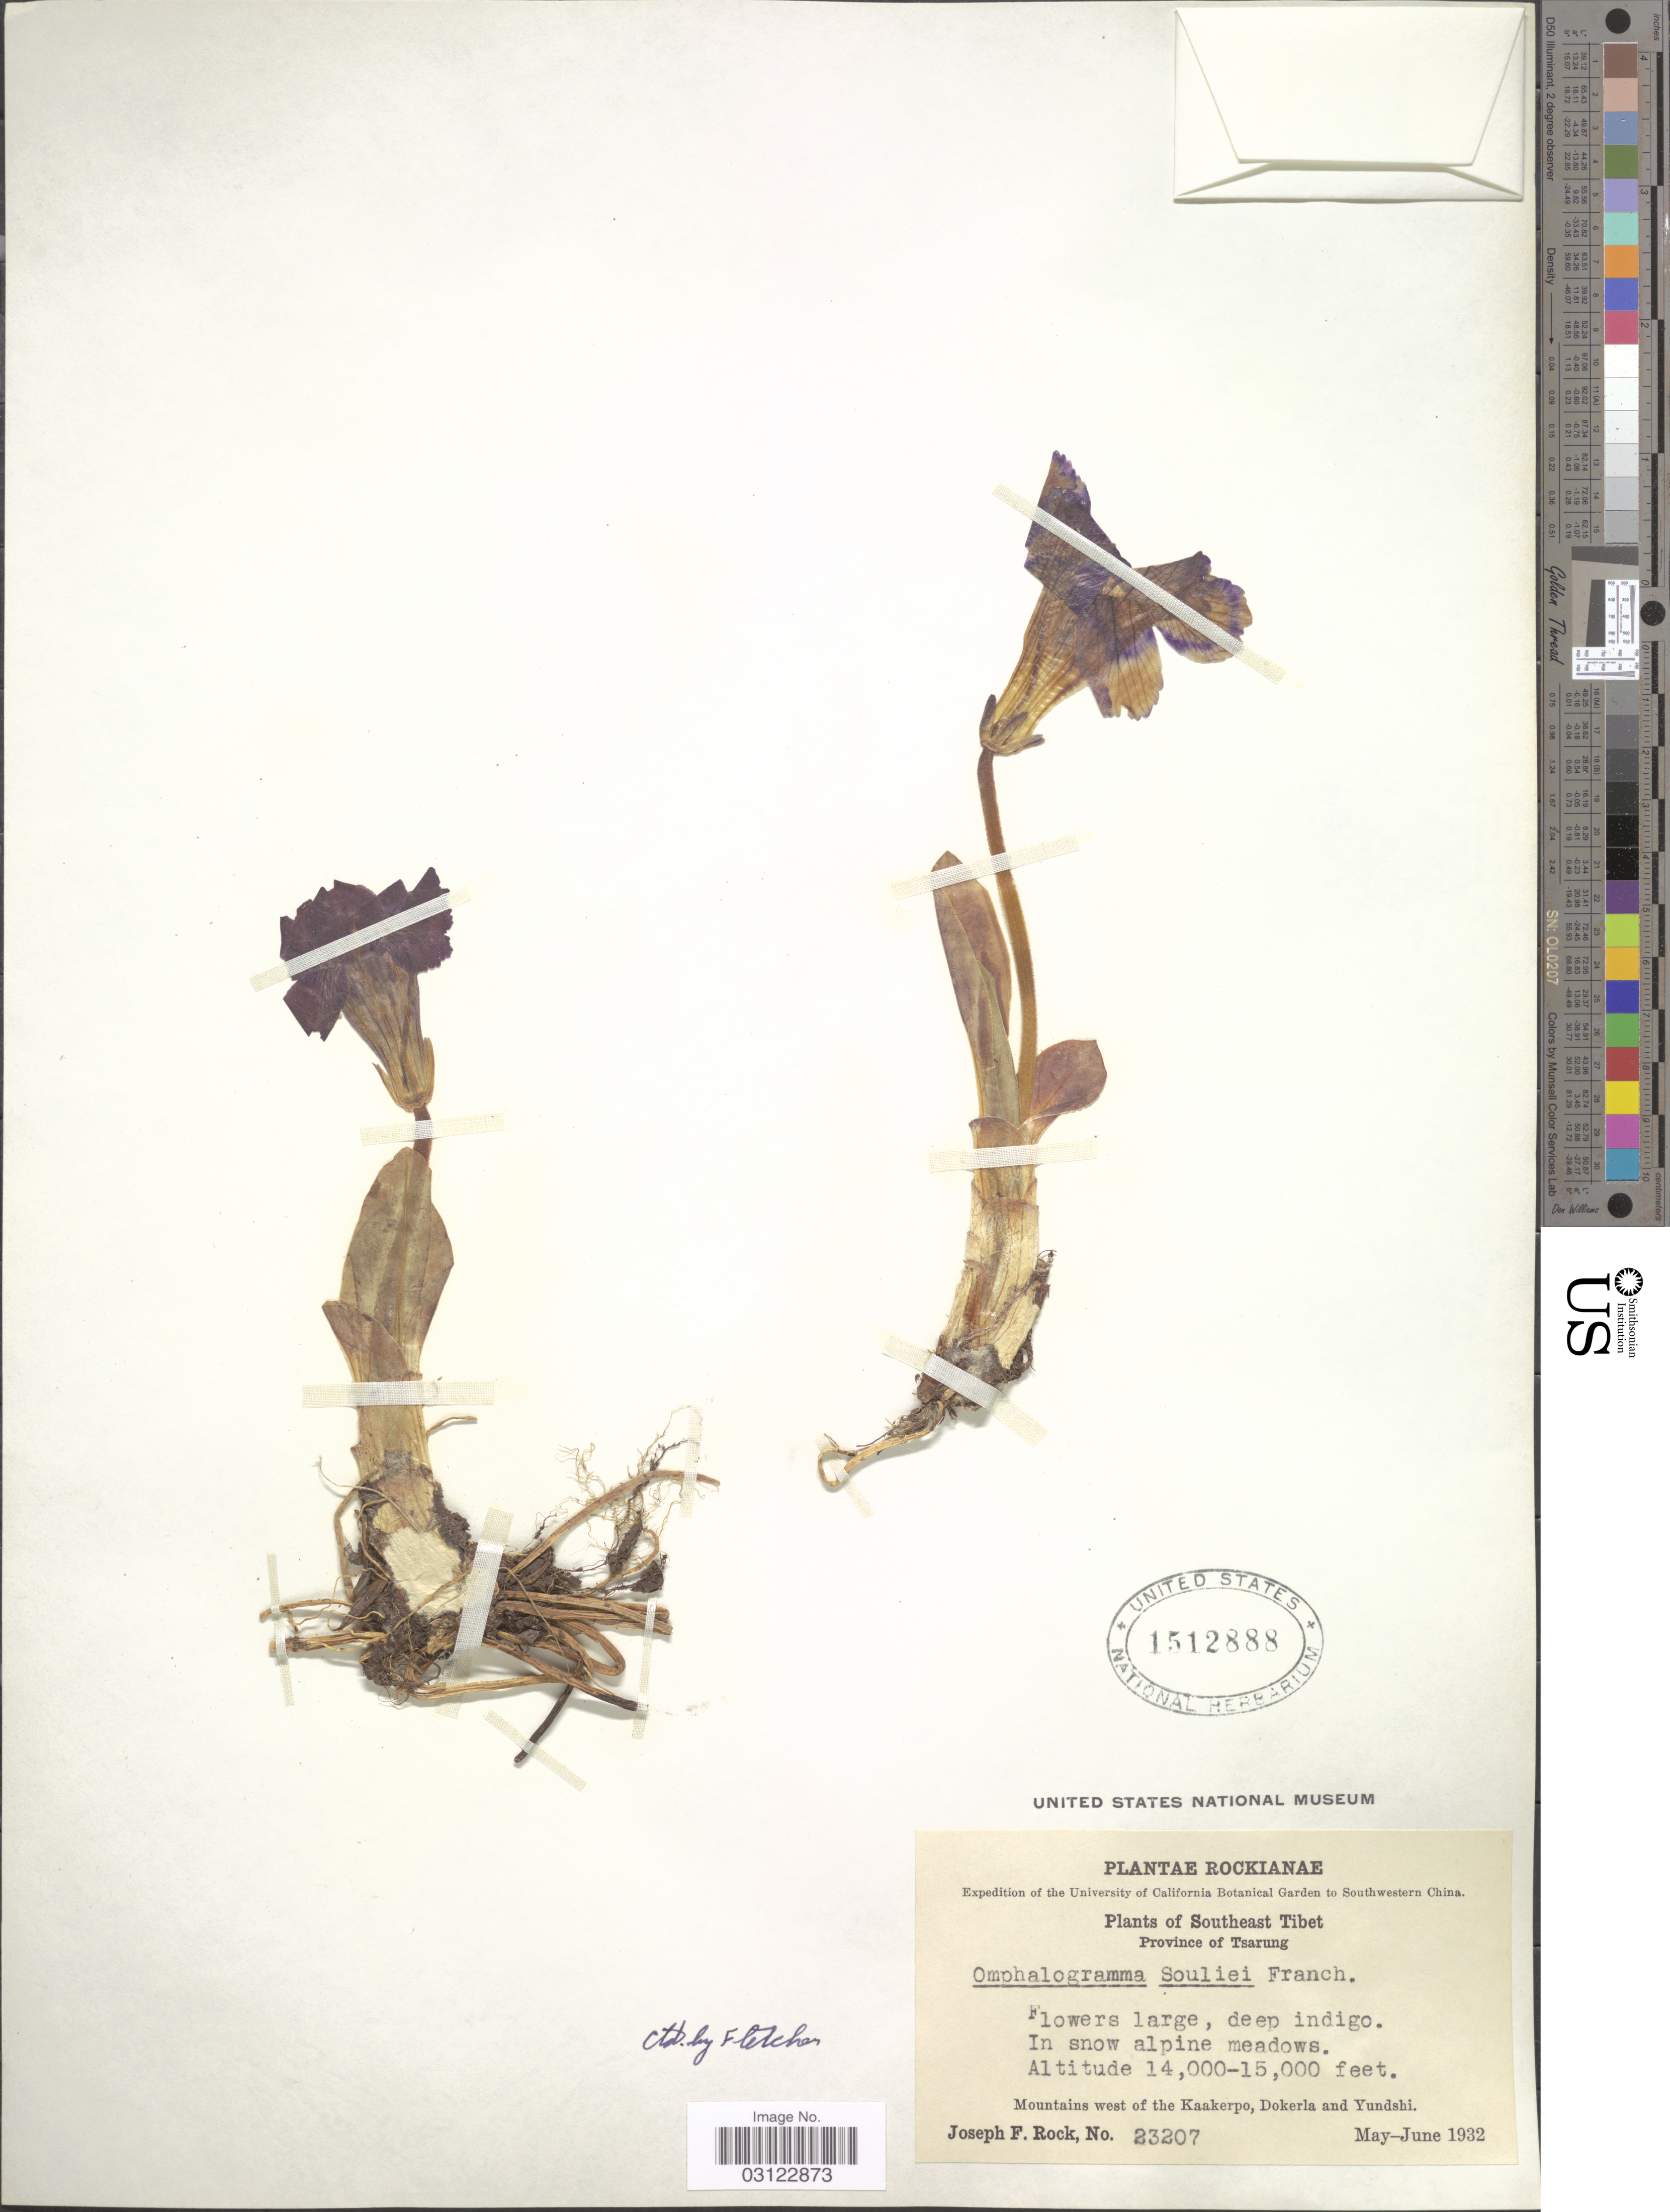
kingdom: Plantae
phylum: Tracheophyta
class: Magnoliopsida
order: Ericales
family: Primulaceae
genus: Omphalogramma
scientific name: Omphalogramma souliei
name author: Franch.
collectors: J. F. Rock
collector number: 23207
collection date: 1932-05/1932-06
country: China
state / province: Xizang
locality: Southwestern China. Southeastern Tibet. Province of Tsarung. In snow alpine meadows. Mountains west of the Kaakerpo, Dokerla and Yundshi.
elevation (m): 4267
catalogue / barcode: US 1512888